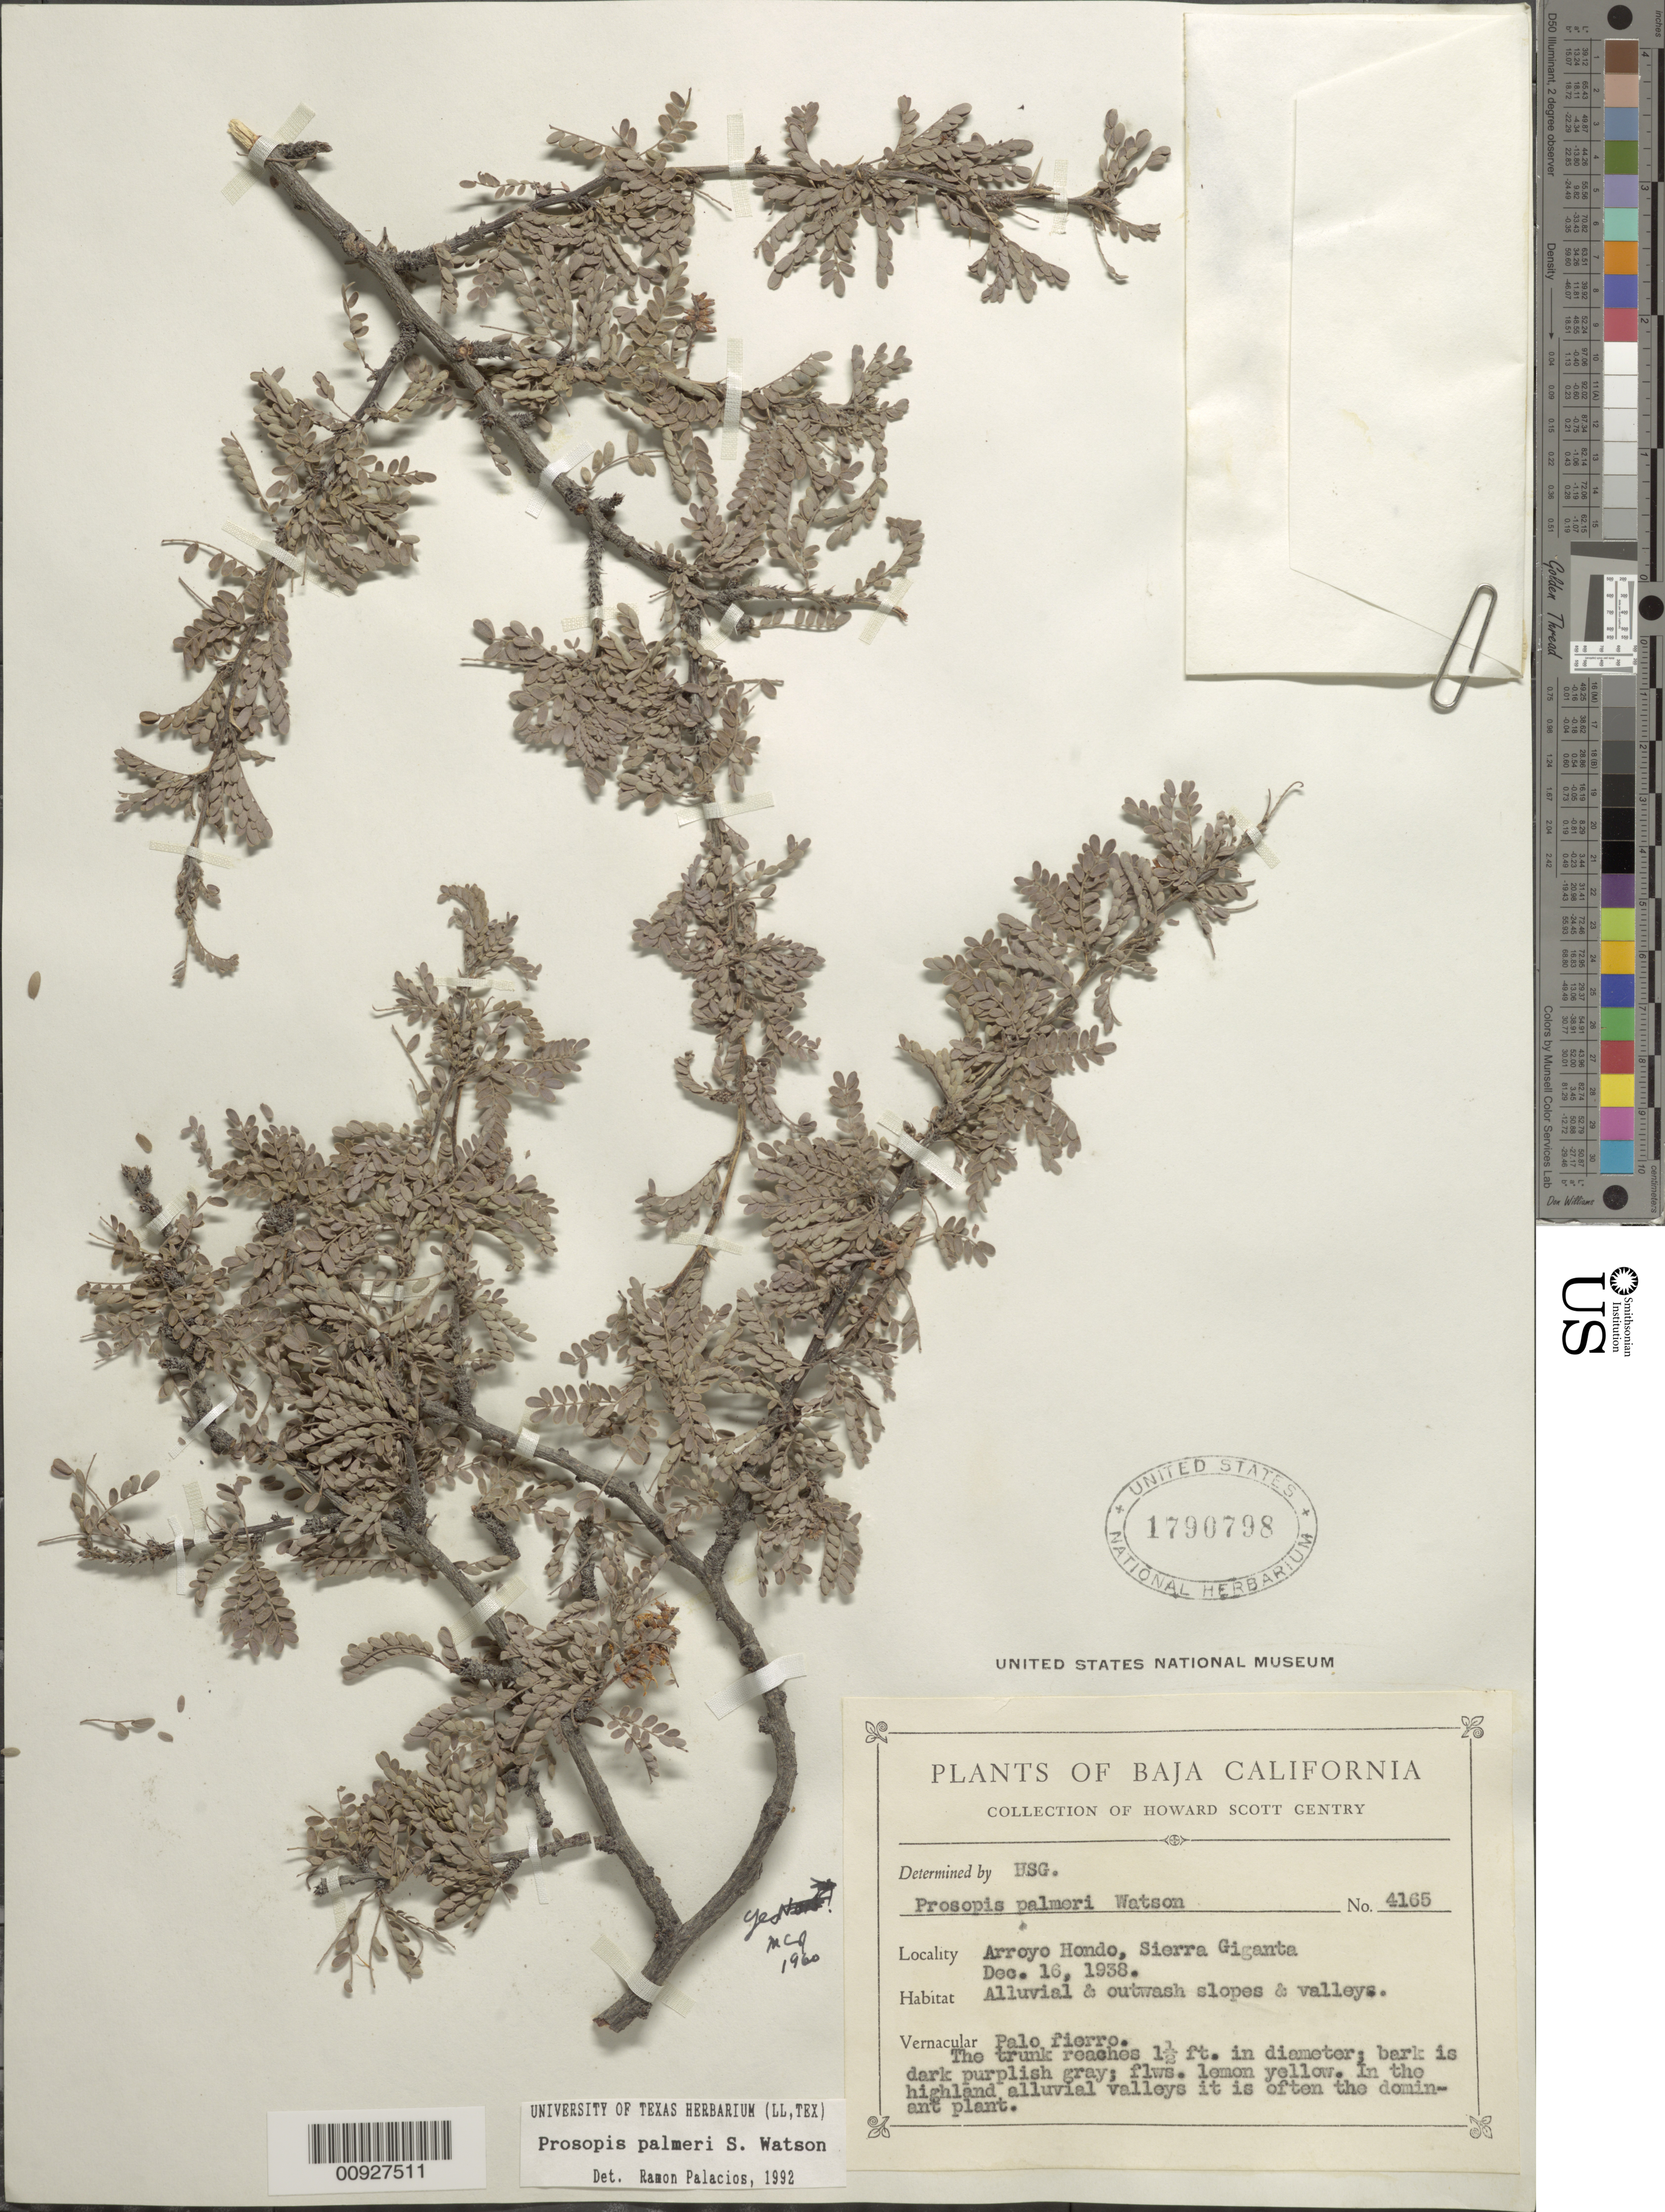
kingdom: Plantae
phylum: Tracheophyta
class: Magnoliopsida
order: Fabales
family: Fabaceae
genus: Strombocarpa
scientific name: Strombocarpa palmeri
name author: (S. Watson) C. E. Hughes & G.P. Lewis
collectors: H. S. Gentry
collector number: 4165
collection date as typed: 16 Dec 1938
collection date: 1938-12-16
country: Mexico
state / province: Baja California Sur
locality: Arroyo Hondo, Sierra Giganta.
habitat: Alluvial & outwash slopes & valleys. In the highland alluvial valleys it is often the dominant plant.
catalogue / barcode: US 1790798